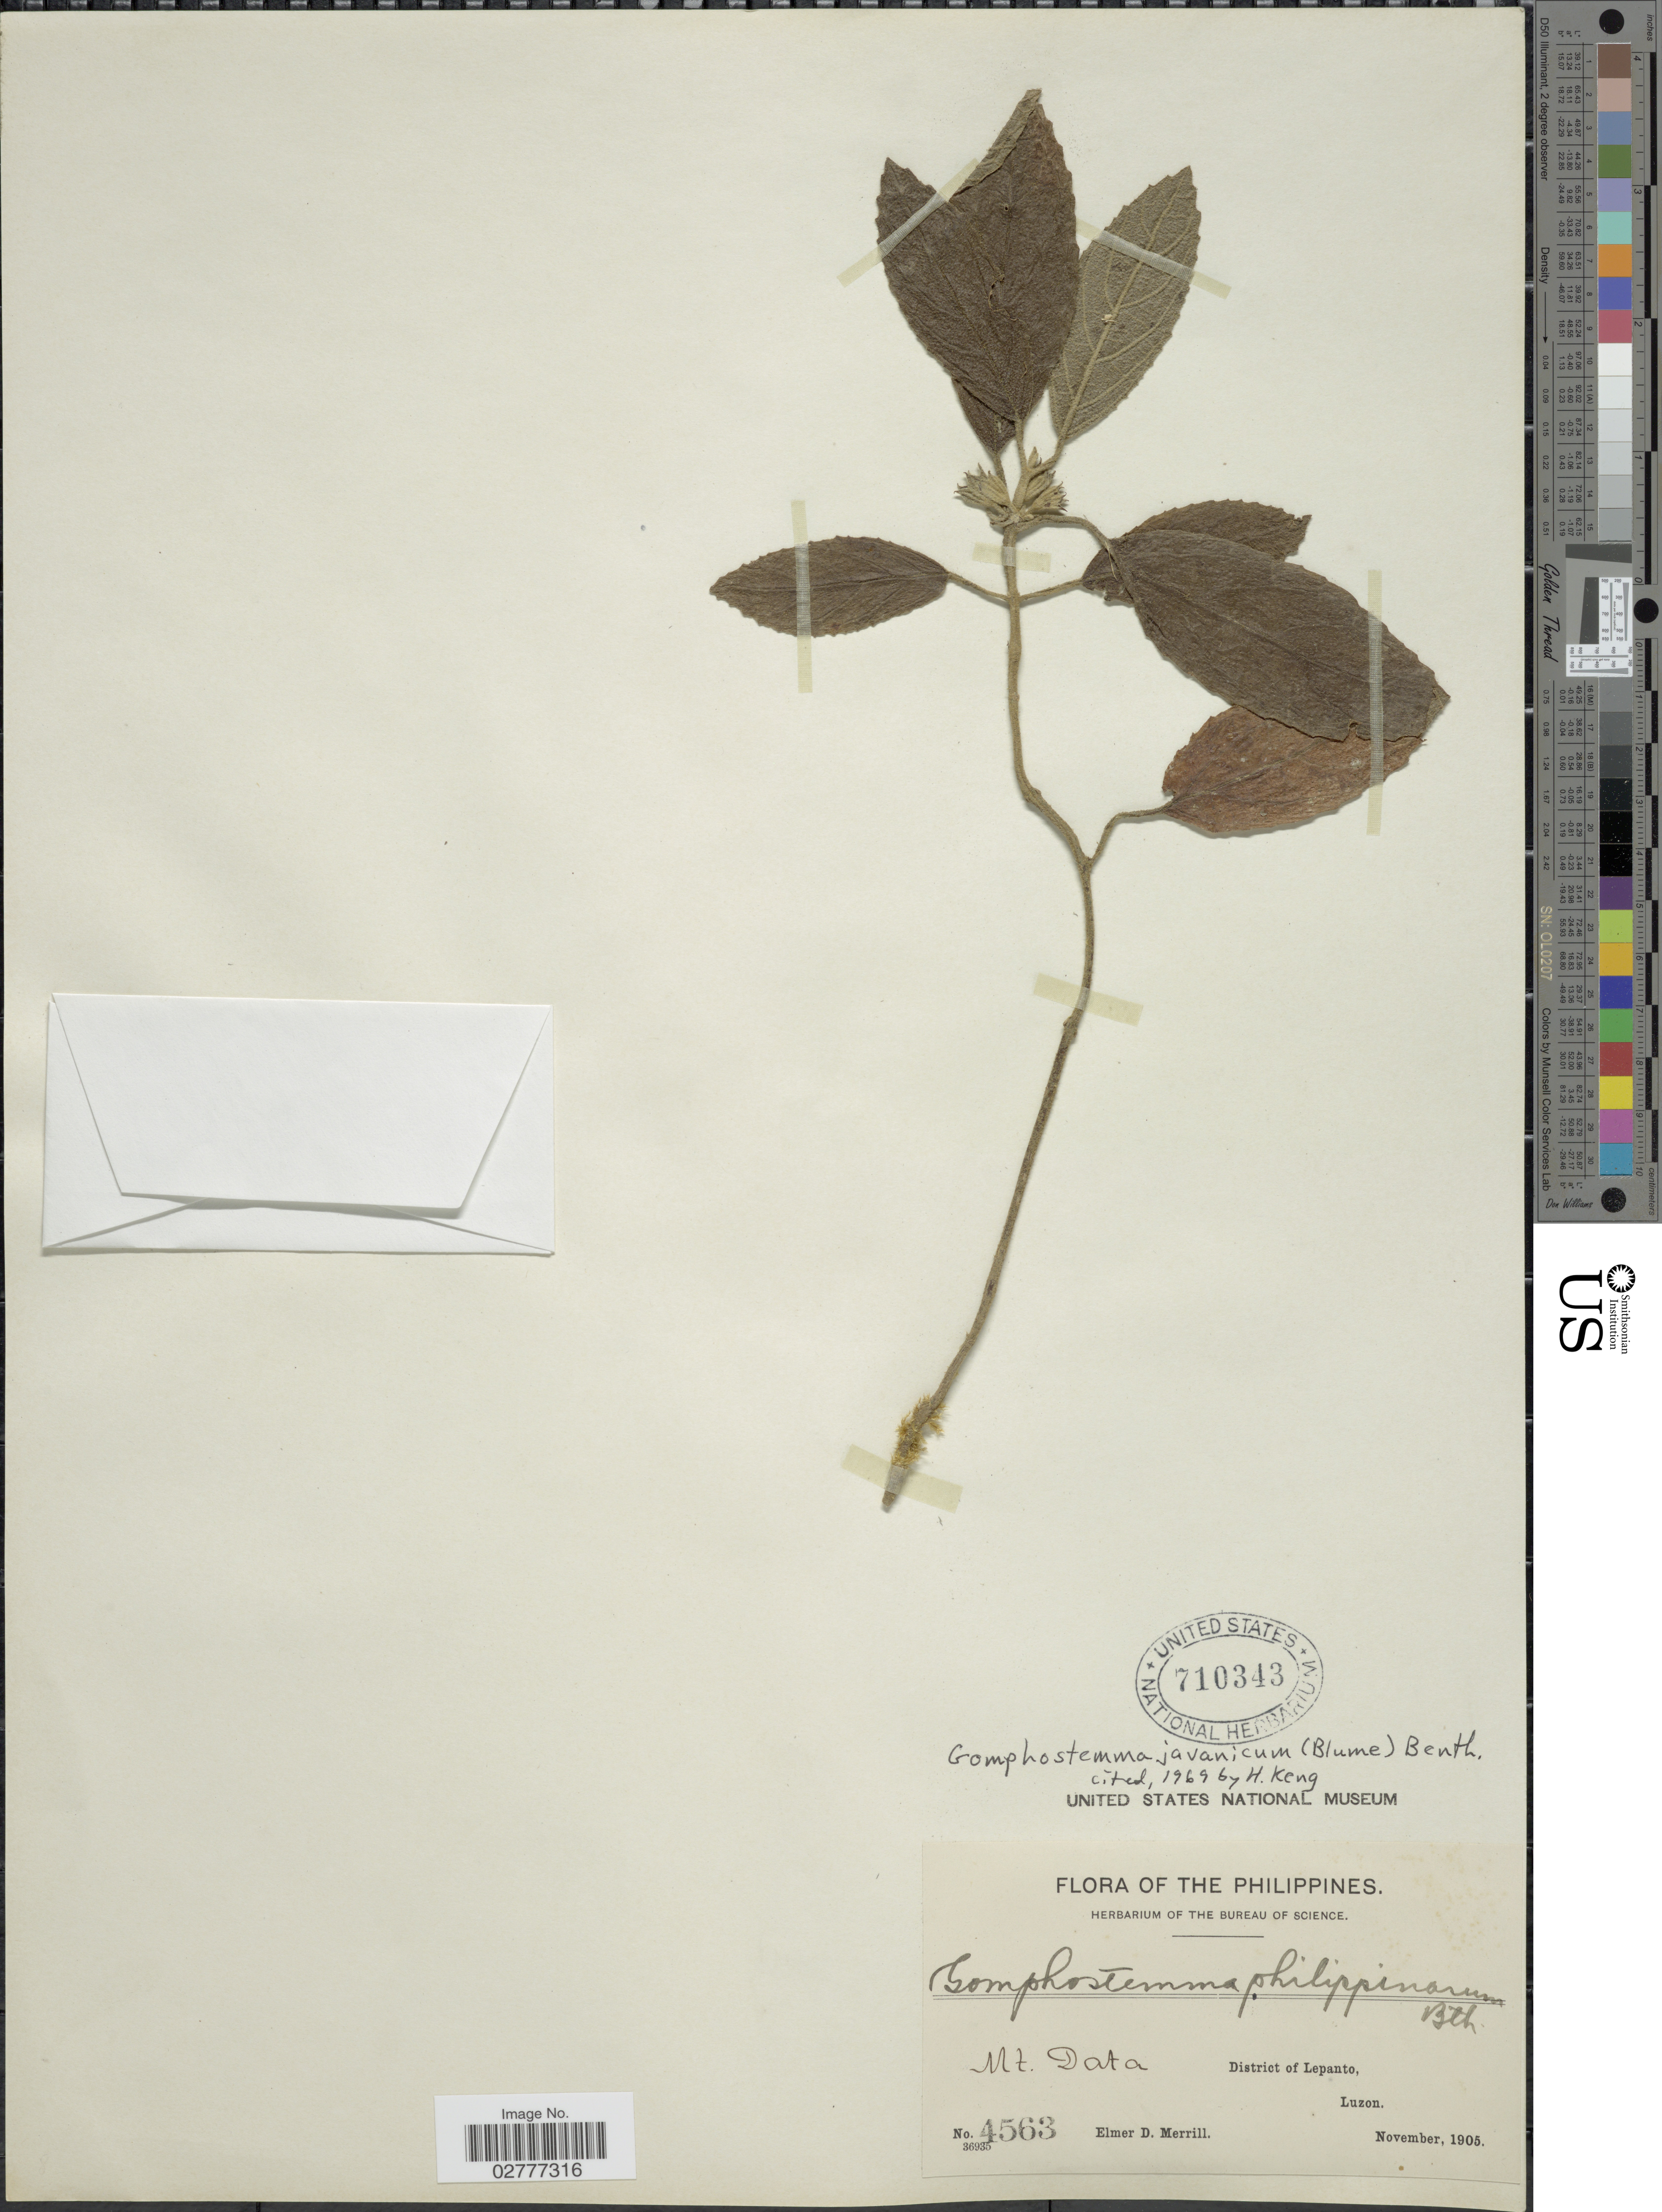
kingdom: Plantae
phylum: Tracheophyta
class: Magnoliopsida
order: Lamiales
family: Lamiaceae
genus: Gomphostemma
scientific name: Gomphostemma javanicum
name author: (Blume) Benth.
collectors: E. D. Merrill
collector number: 4563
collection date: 1905-11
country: Philippines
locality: Mt. Data, District of Lepanto, Luzon.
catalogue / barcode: US 710343